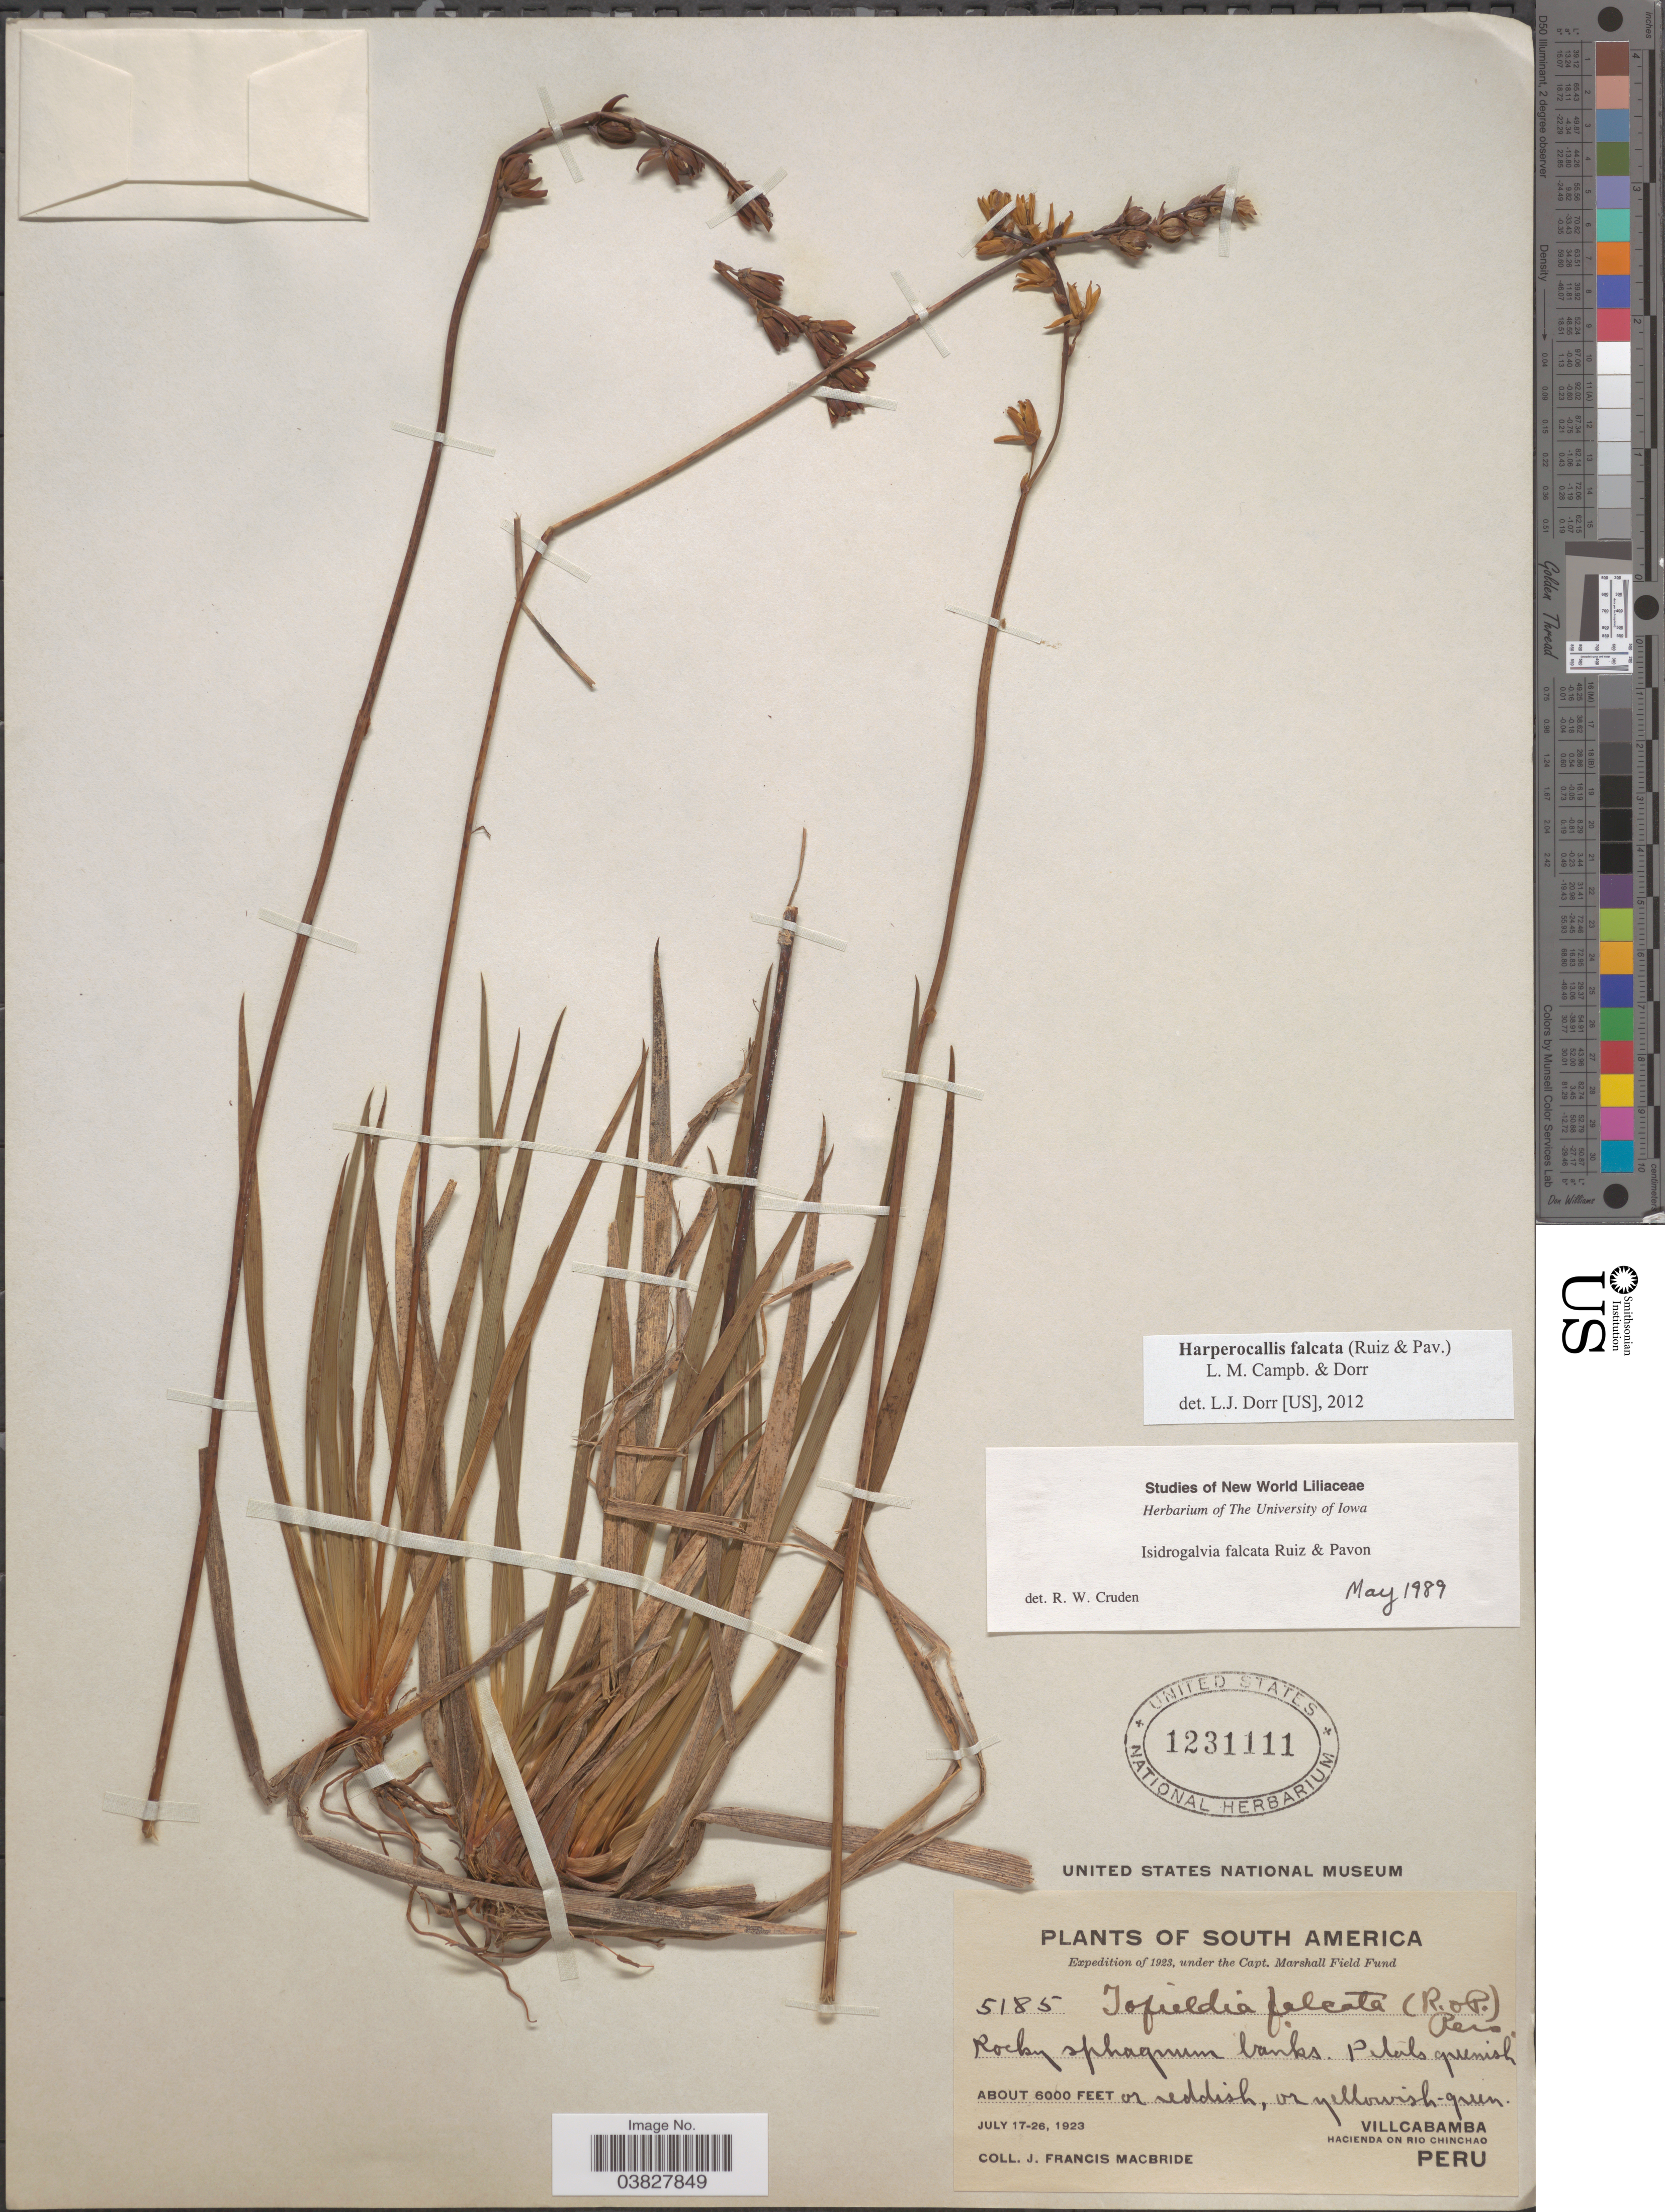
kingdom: Plantae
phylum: Tracheophyta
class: Liliopsida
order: Alismatales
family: Tofieldiaceae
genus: Harperocallis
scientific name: Harperocallis falcata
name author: (Ruiz & Pav.) L.M. Campb. & Dorr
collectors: J. F. Macbride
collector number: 5185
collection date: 1923-07-17/1923-07-26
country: Peru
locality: Villcabamba. Hacienda on Rio Chinchao.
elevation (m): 1829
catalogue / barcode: US 1231111